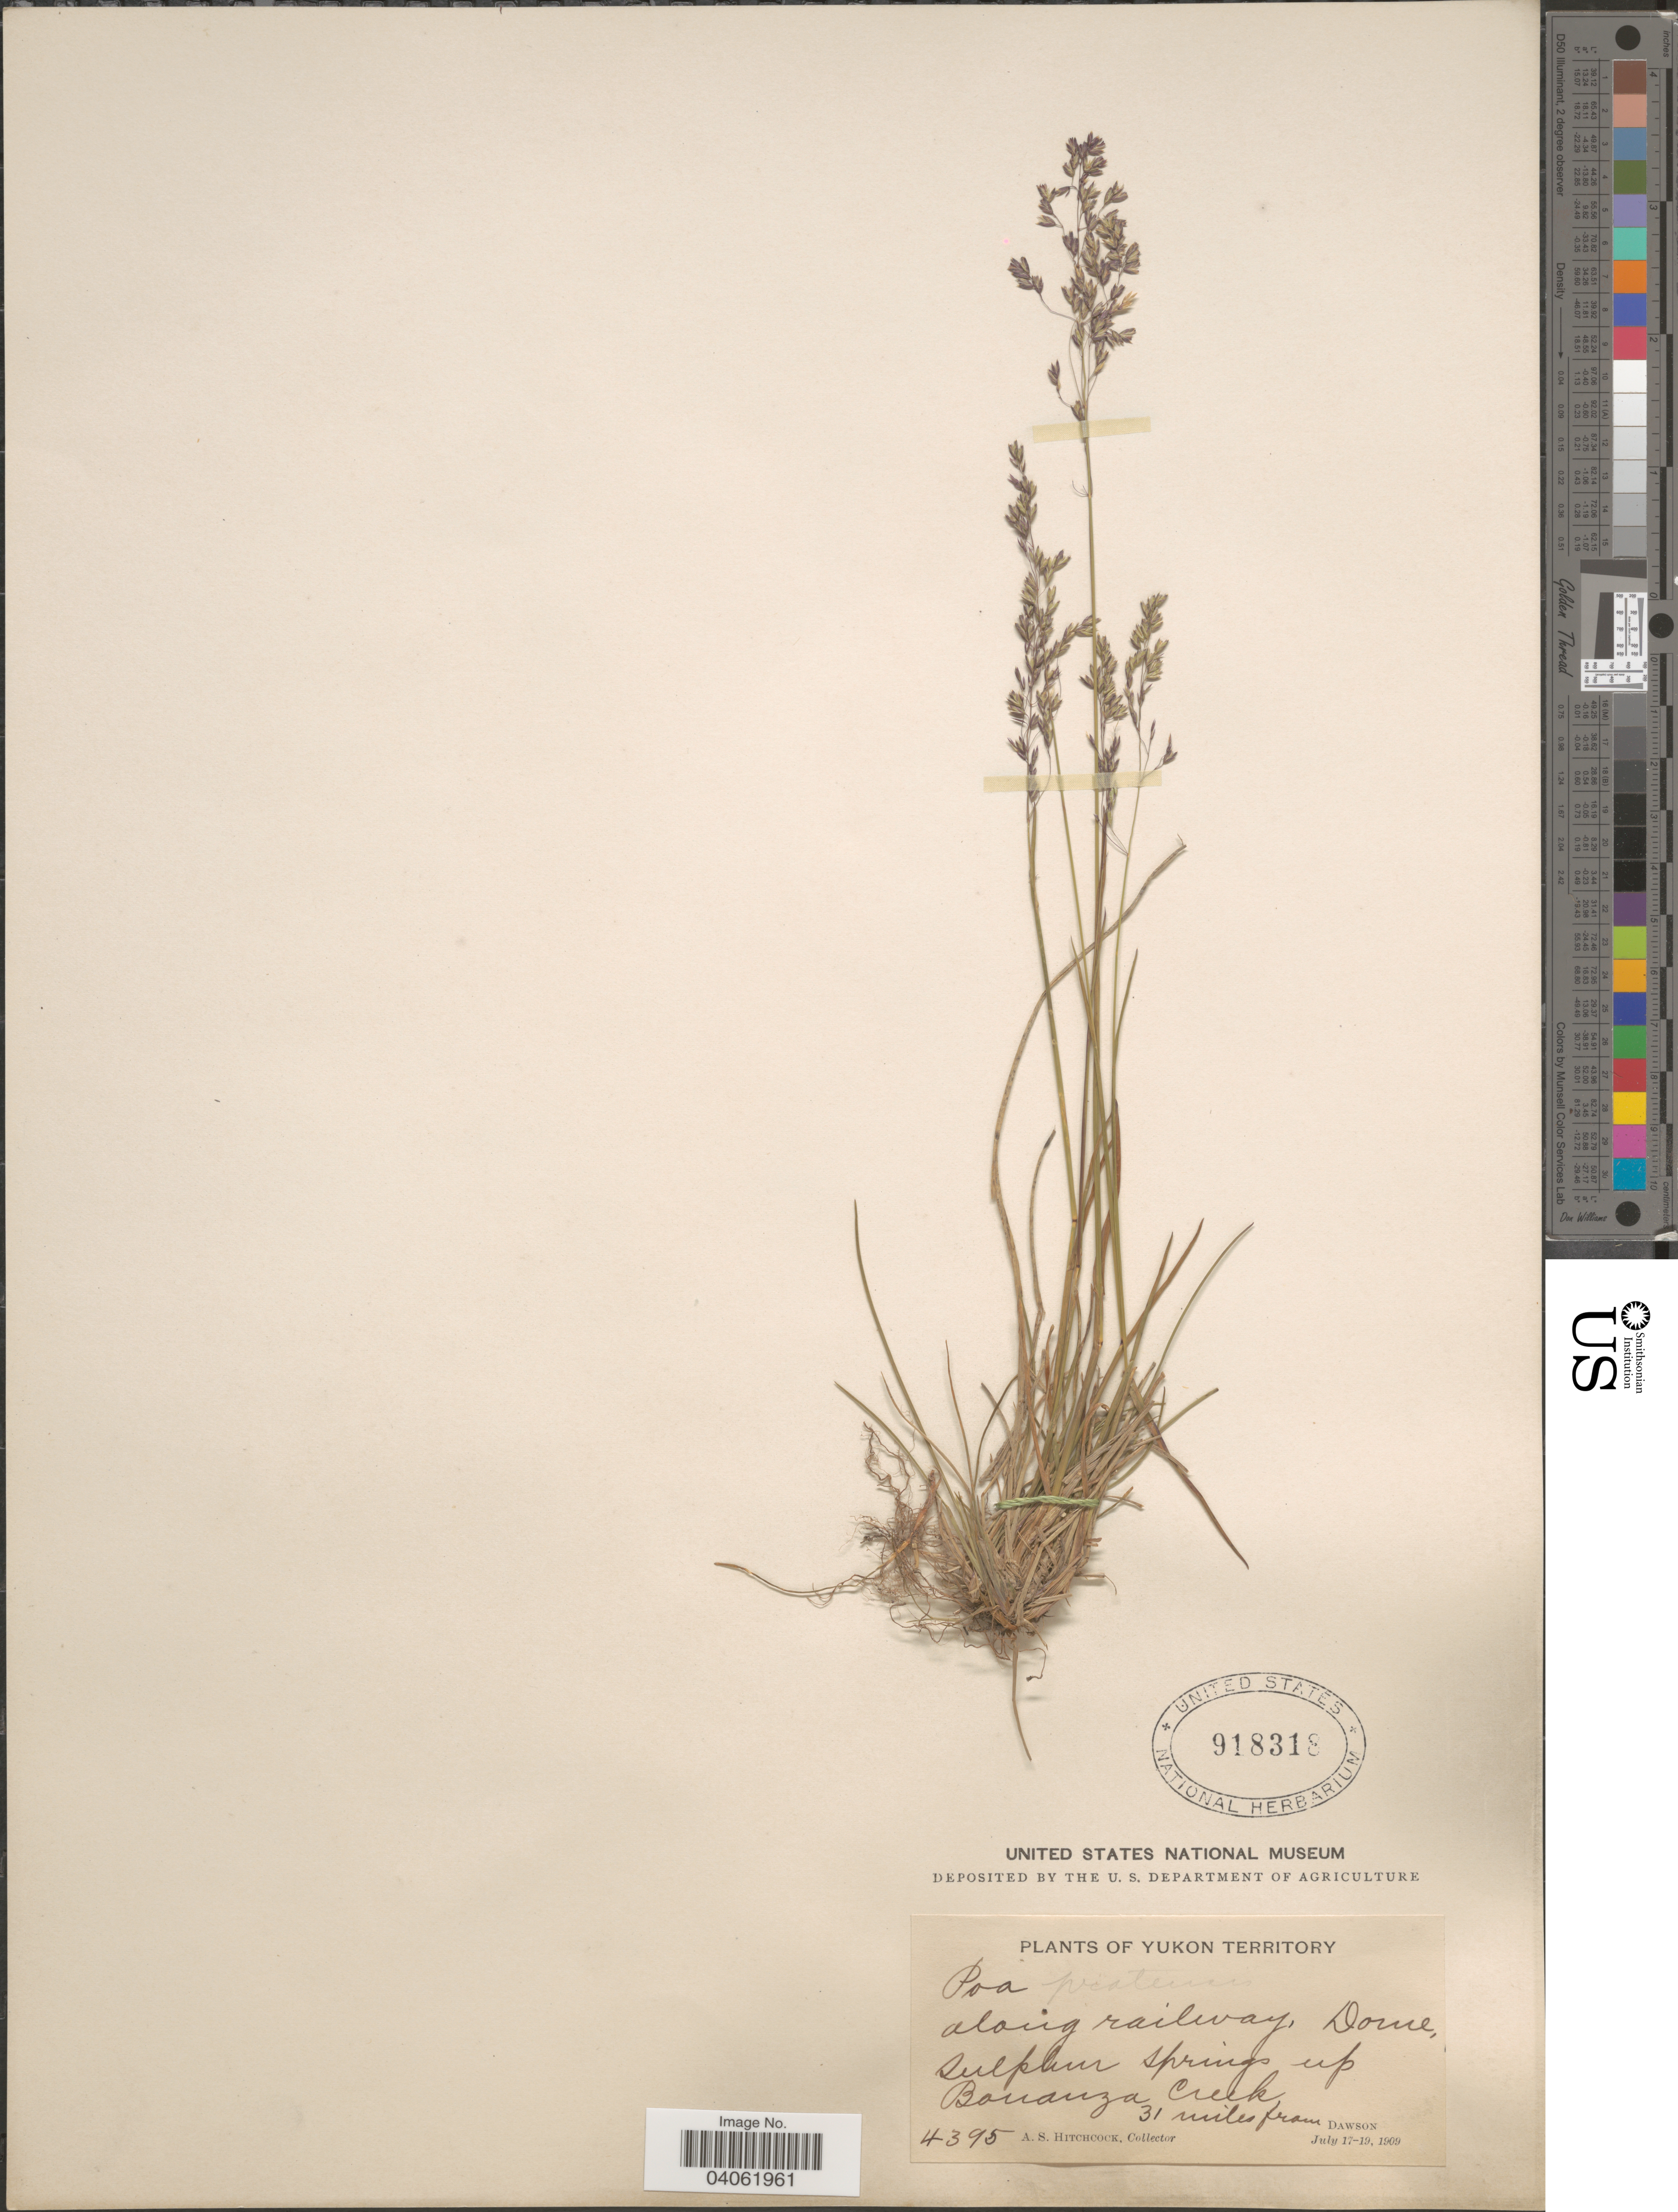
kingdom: Plantae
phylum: Tracheophyta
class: Liliopsida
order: Poales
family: Poaceae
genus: Poa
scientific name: Poa pratensis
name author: L.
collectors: A. S. Hitchcock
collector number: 4395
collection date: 1909-07-17/1909-07-19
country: Canada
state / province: Yukon Territory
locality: Along railway, Dome, Sulphur Springs up Bonanza Creek. 31 miles from Dawson.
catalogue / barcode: US 918318